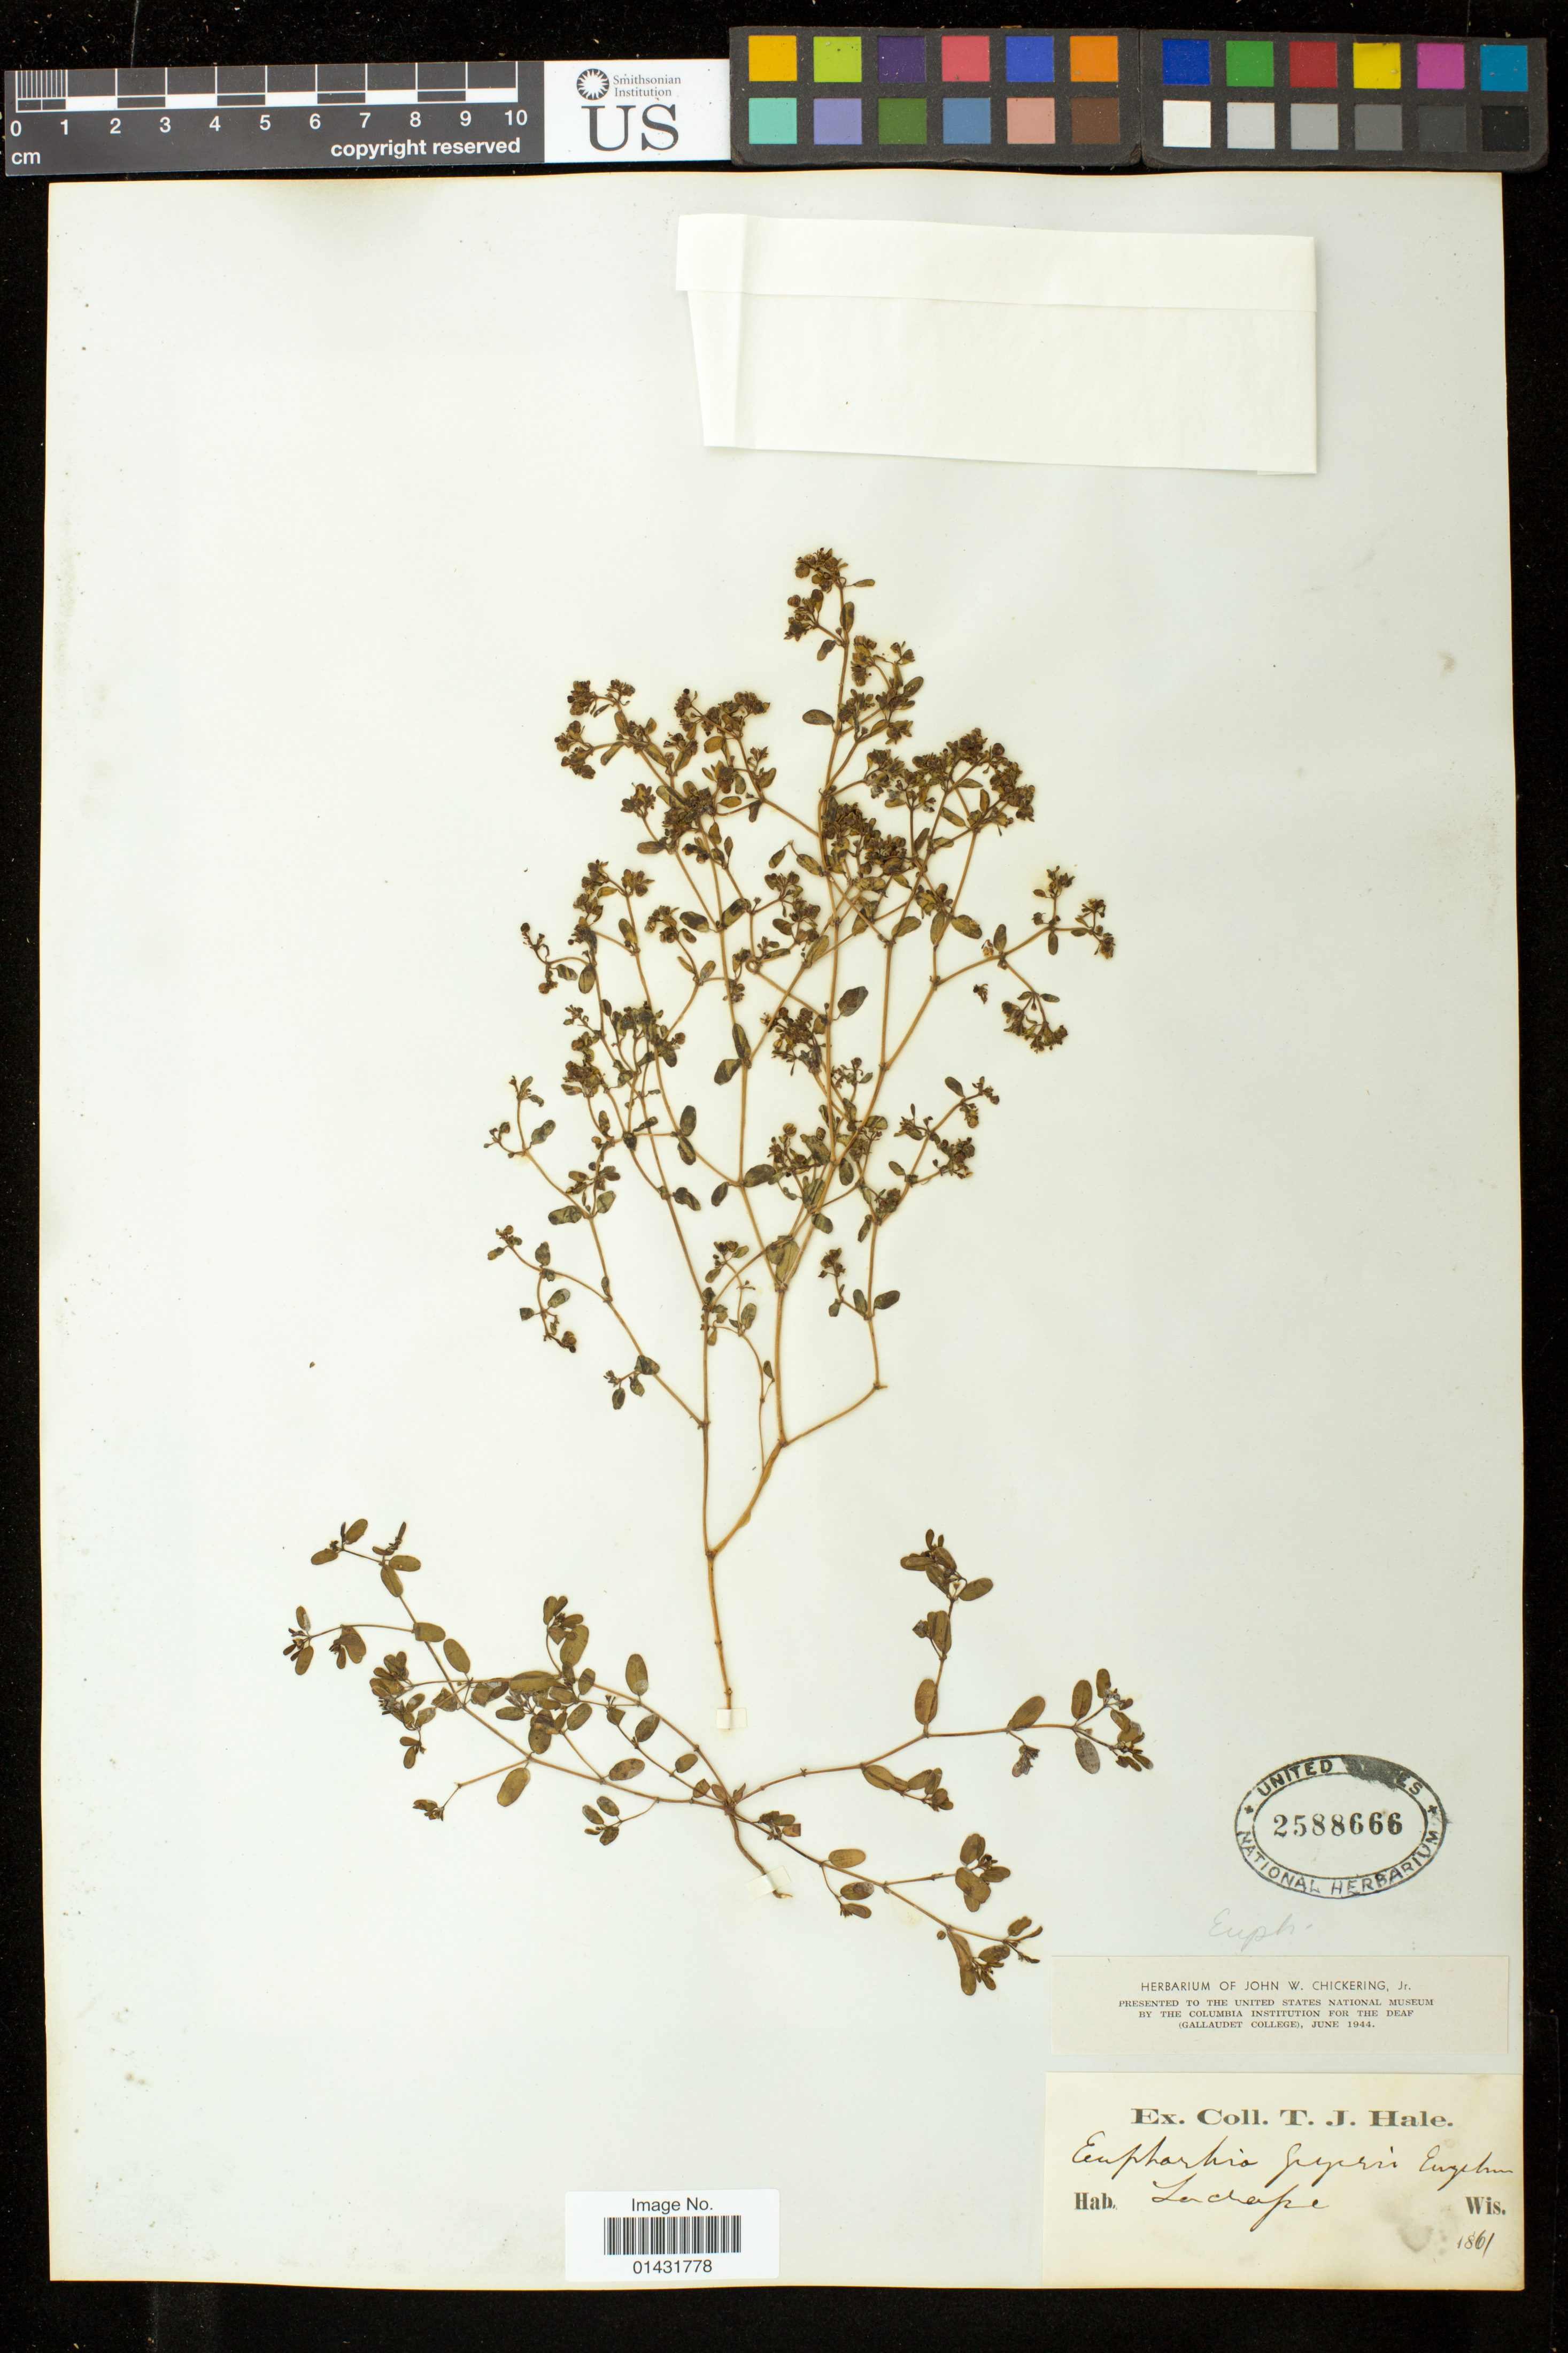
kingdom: Plantae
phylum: Tracheophyta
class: Magnoliopsida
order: Malpighiales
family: Euphorbiaceae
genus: Euphorbia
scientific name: Euphorbia geyeri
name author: Engelm.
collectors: T. Hale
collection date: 1861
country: United States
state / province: Wisconsin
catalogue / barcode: US 2588666